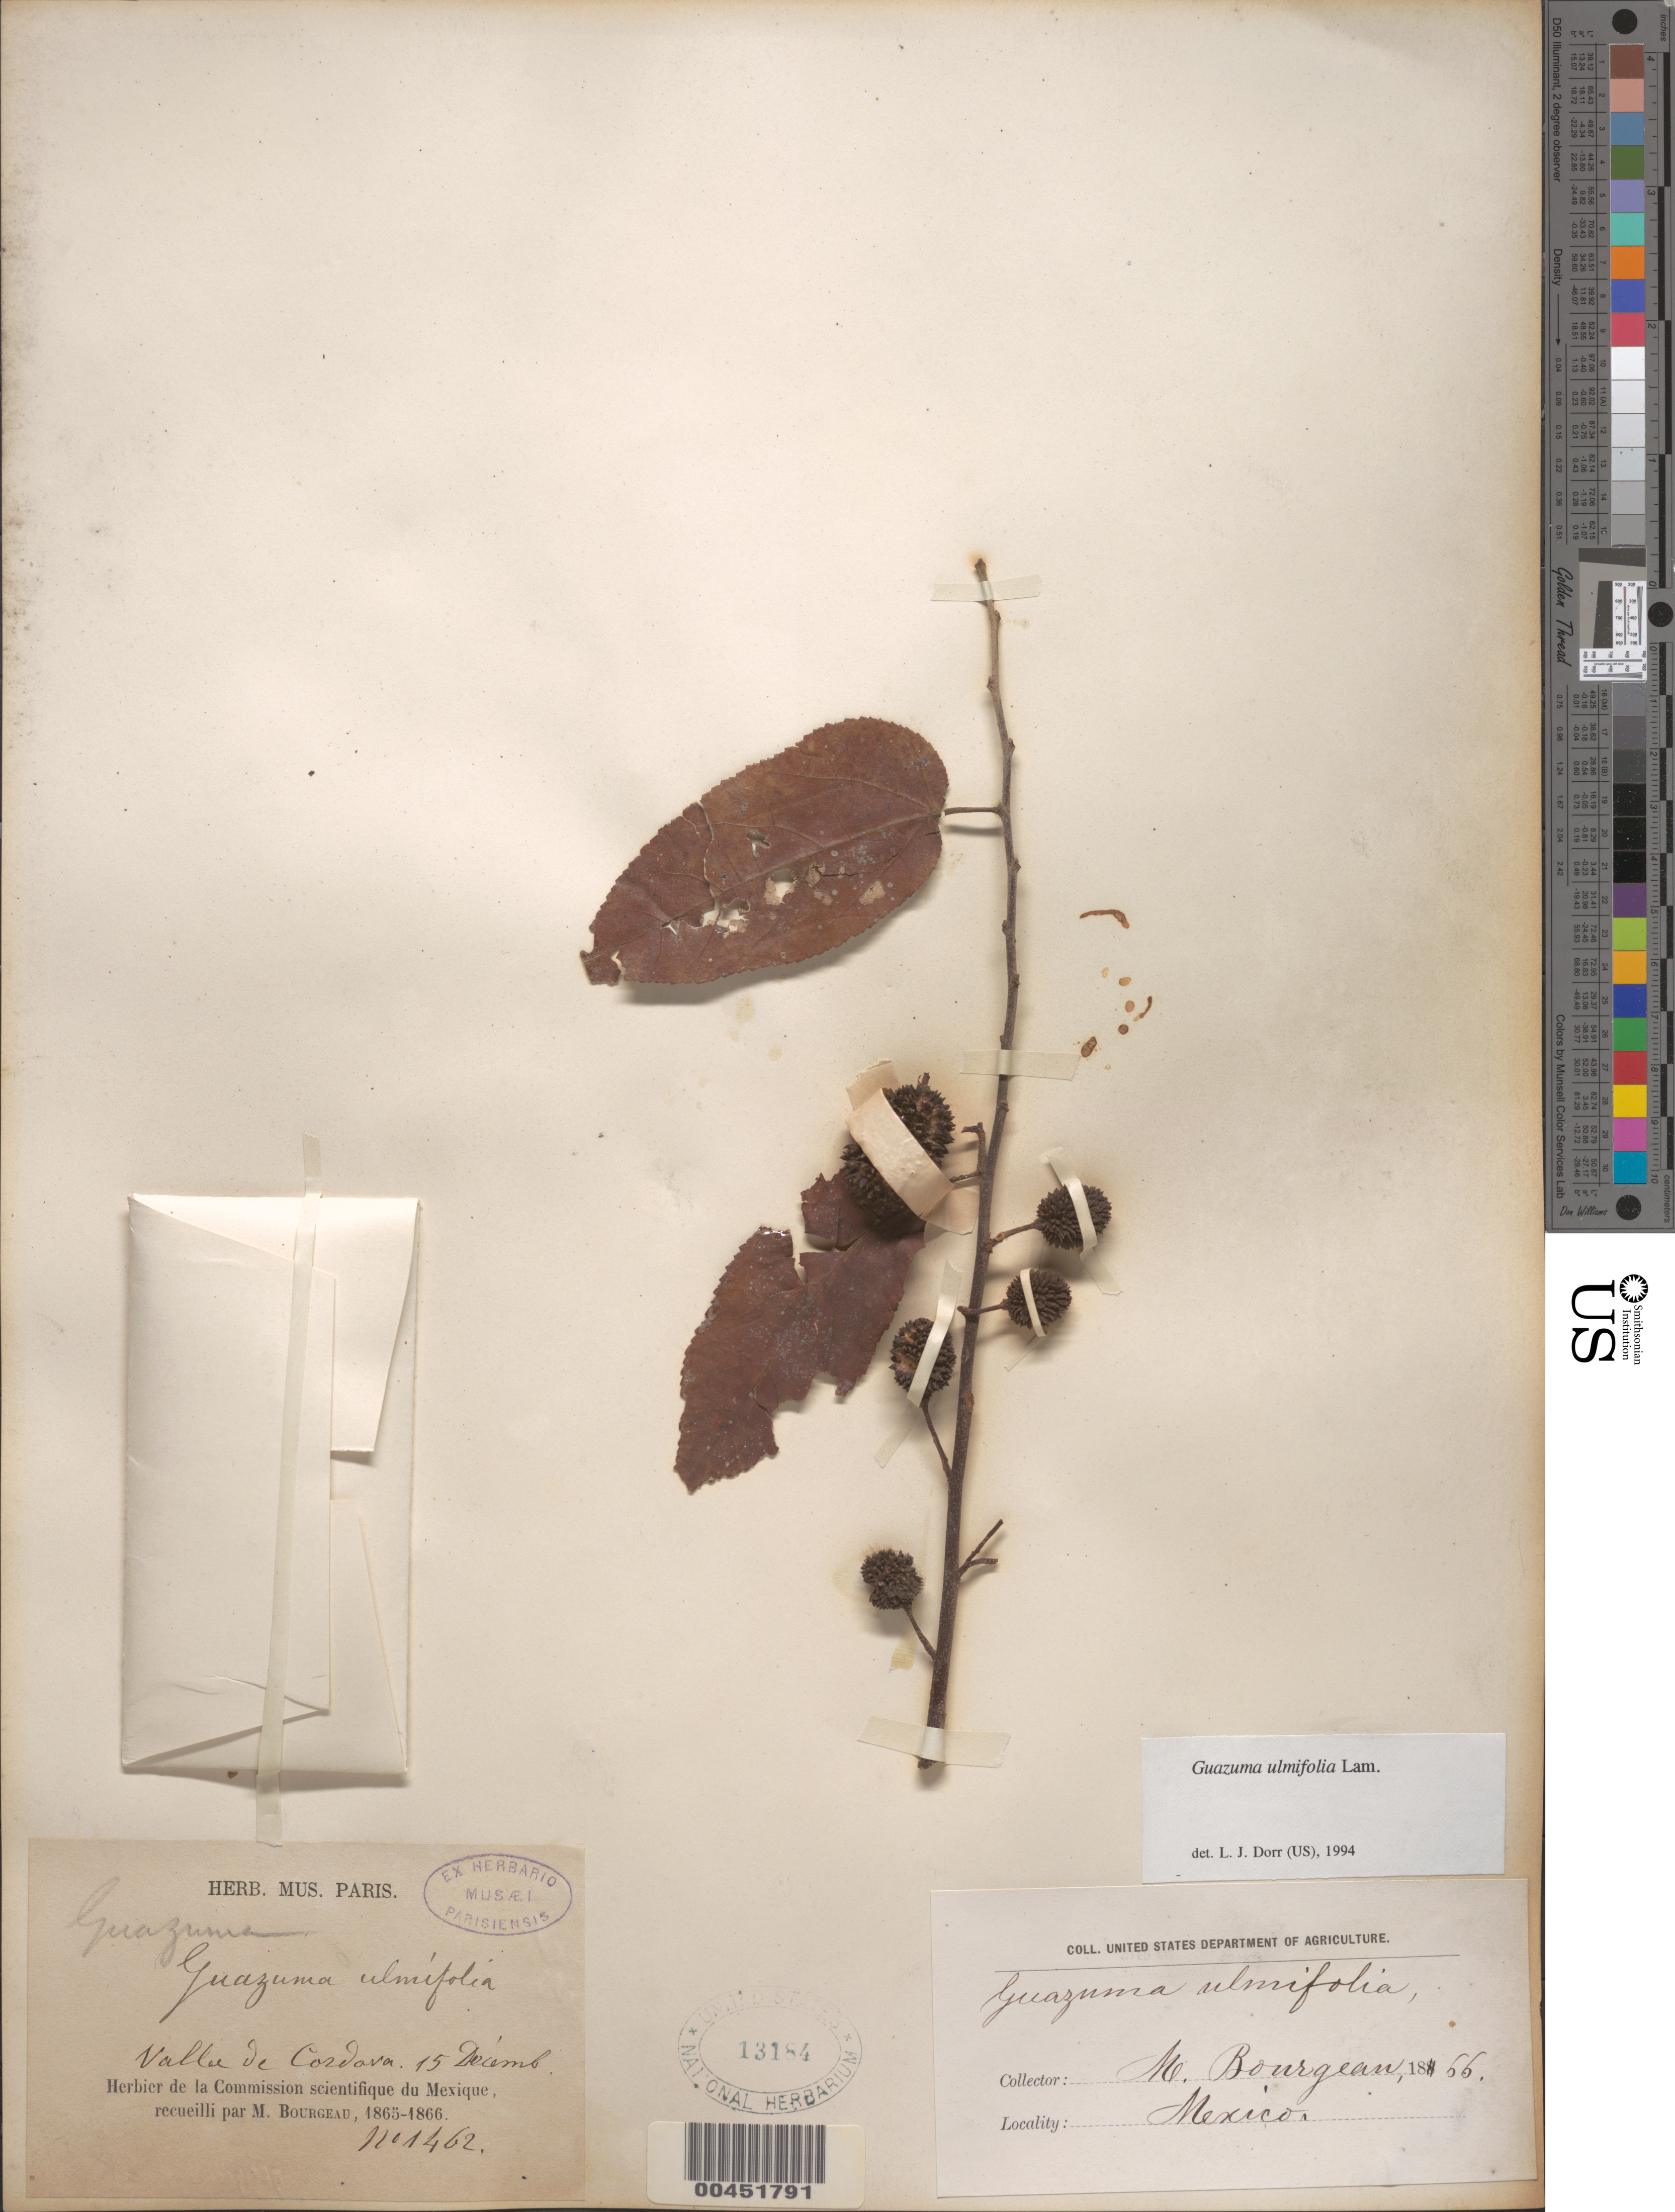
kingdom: Plantae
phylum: Tracheophyta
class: Magnoliopsida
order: Malvales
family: Malvaceae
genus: Guazuma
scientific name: Guazuma ulmifolia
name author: Lam.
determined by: Dorr, L. J., (BOT), Smithsonian Institution - National Museum of Natural History (UNITED STATES)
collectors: E. Bourgeau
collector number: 1462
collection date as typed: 15 Dec 1866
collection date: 1866-12-15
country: Mexico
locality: Vallee de Cordova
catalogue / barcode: US 13184